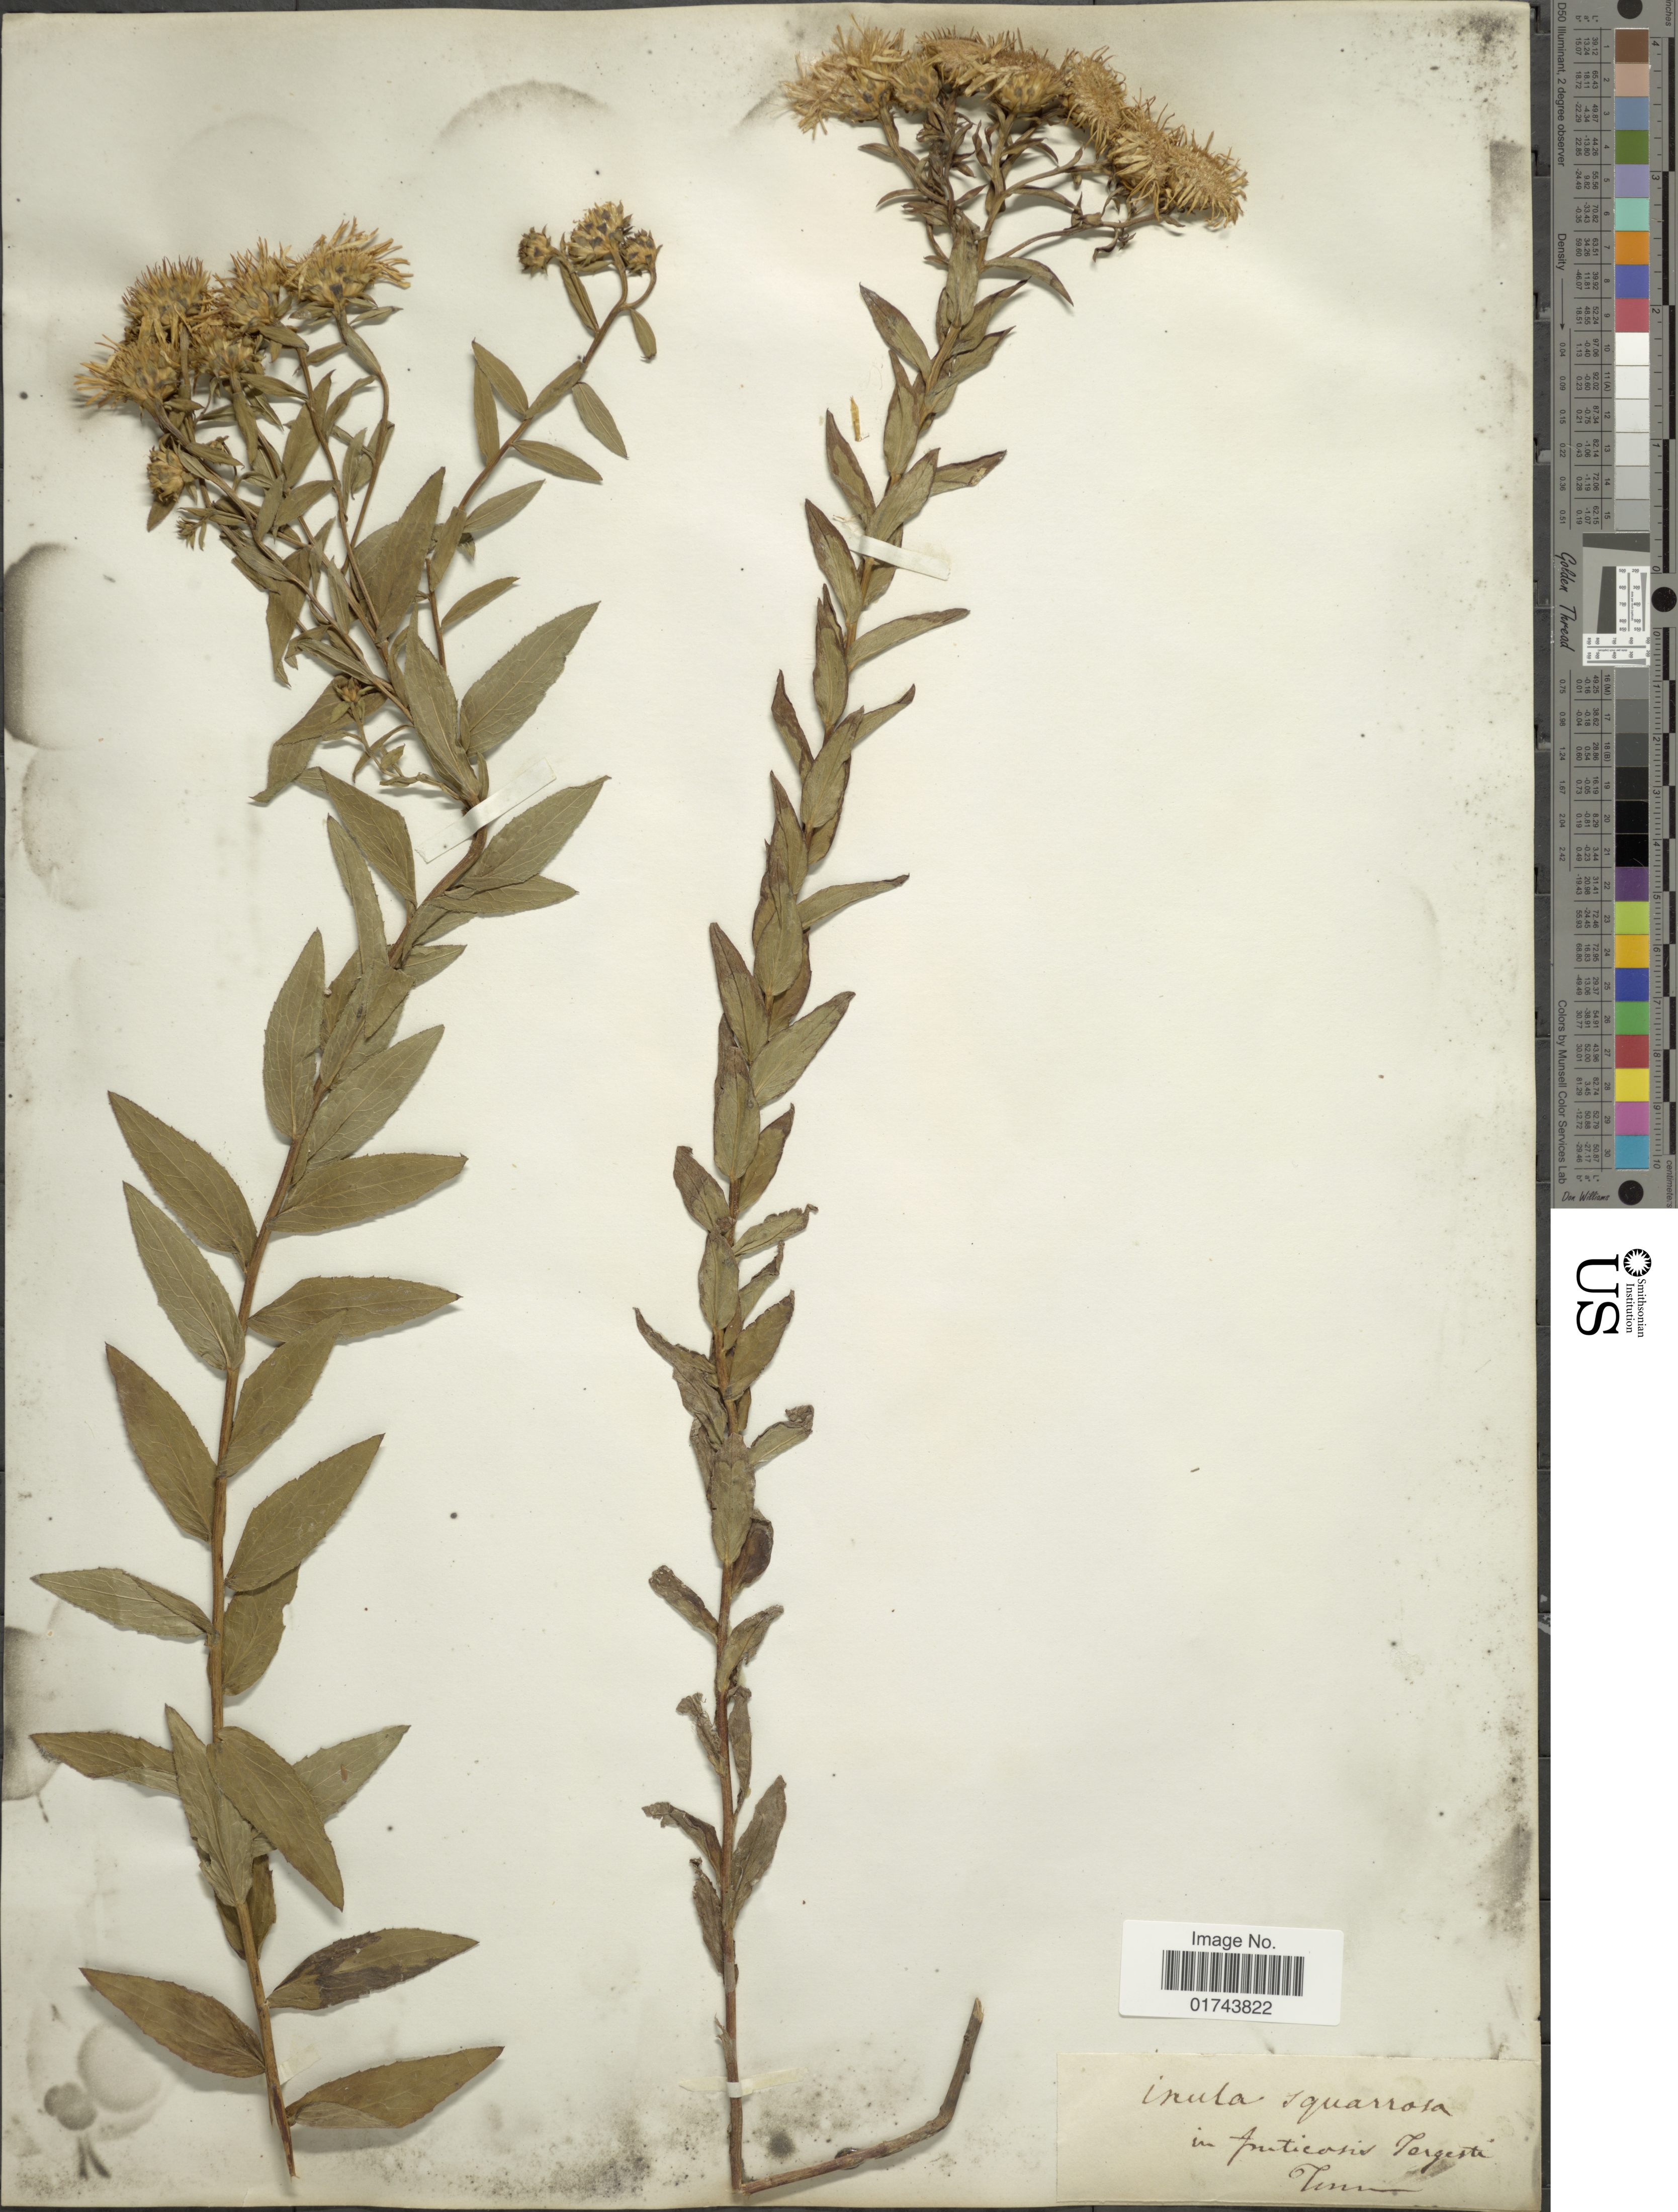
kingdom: Plantae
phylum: Tracheophyta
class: Magnoliopsida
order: Asterales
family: Asteraceae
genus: Inula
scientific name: Inula squarrosa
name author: L.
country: Italy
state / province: Friuli-Venezia Giulia